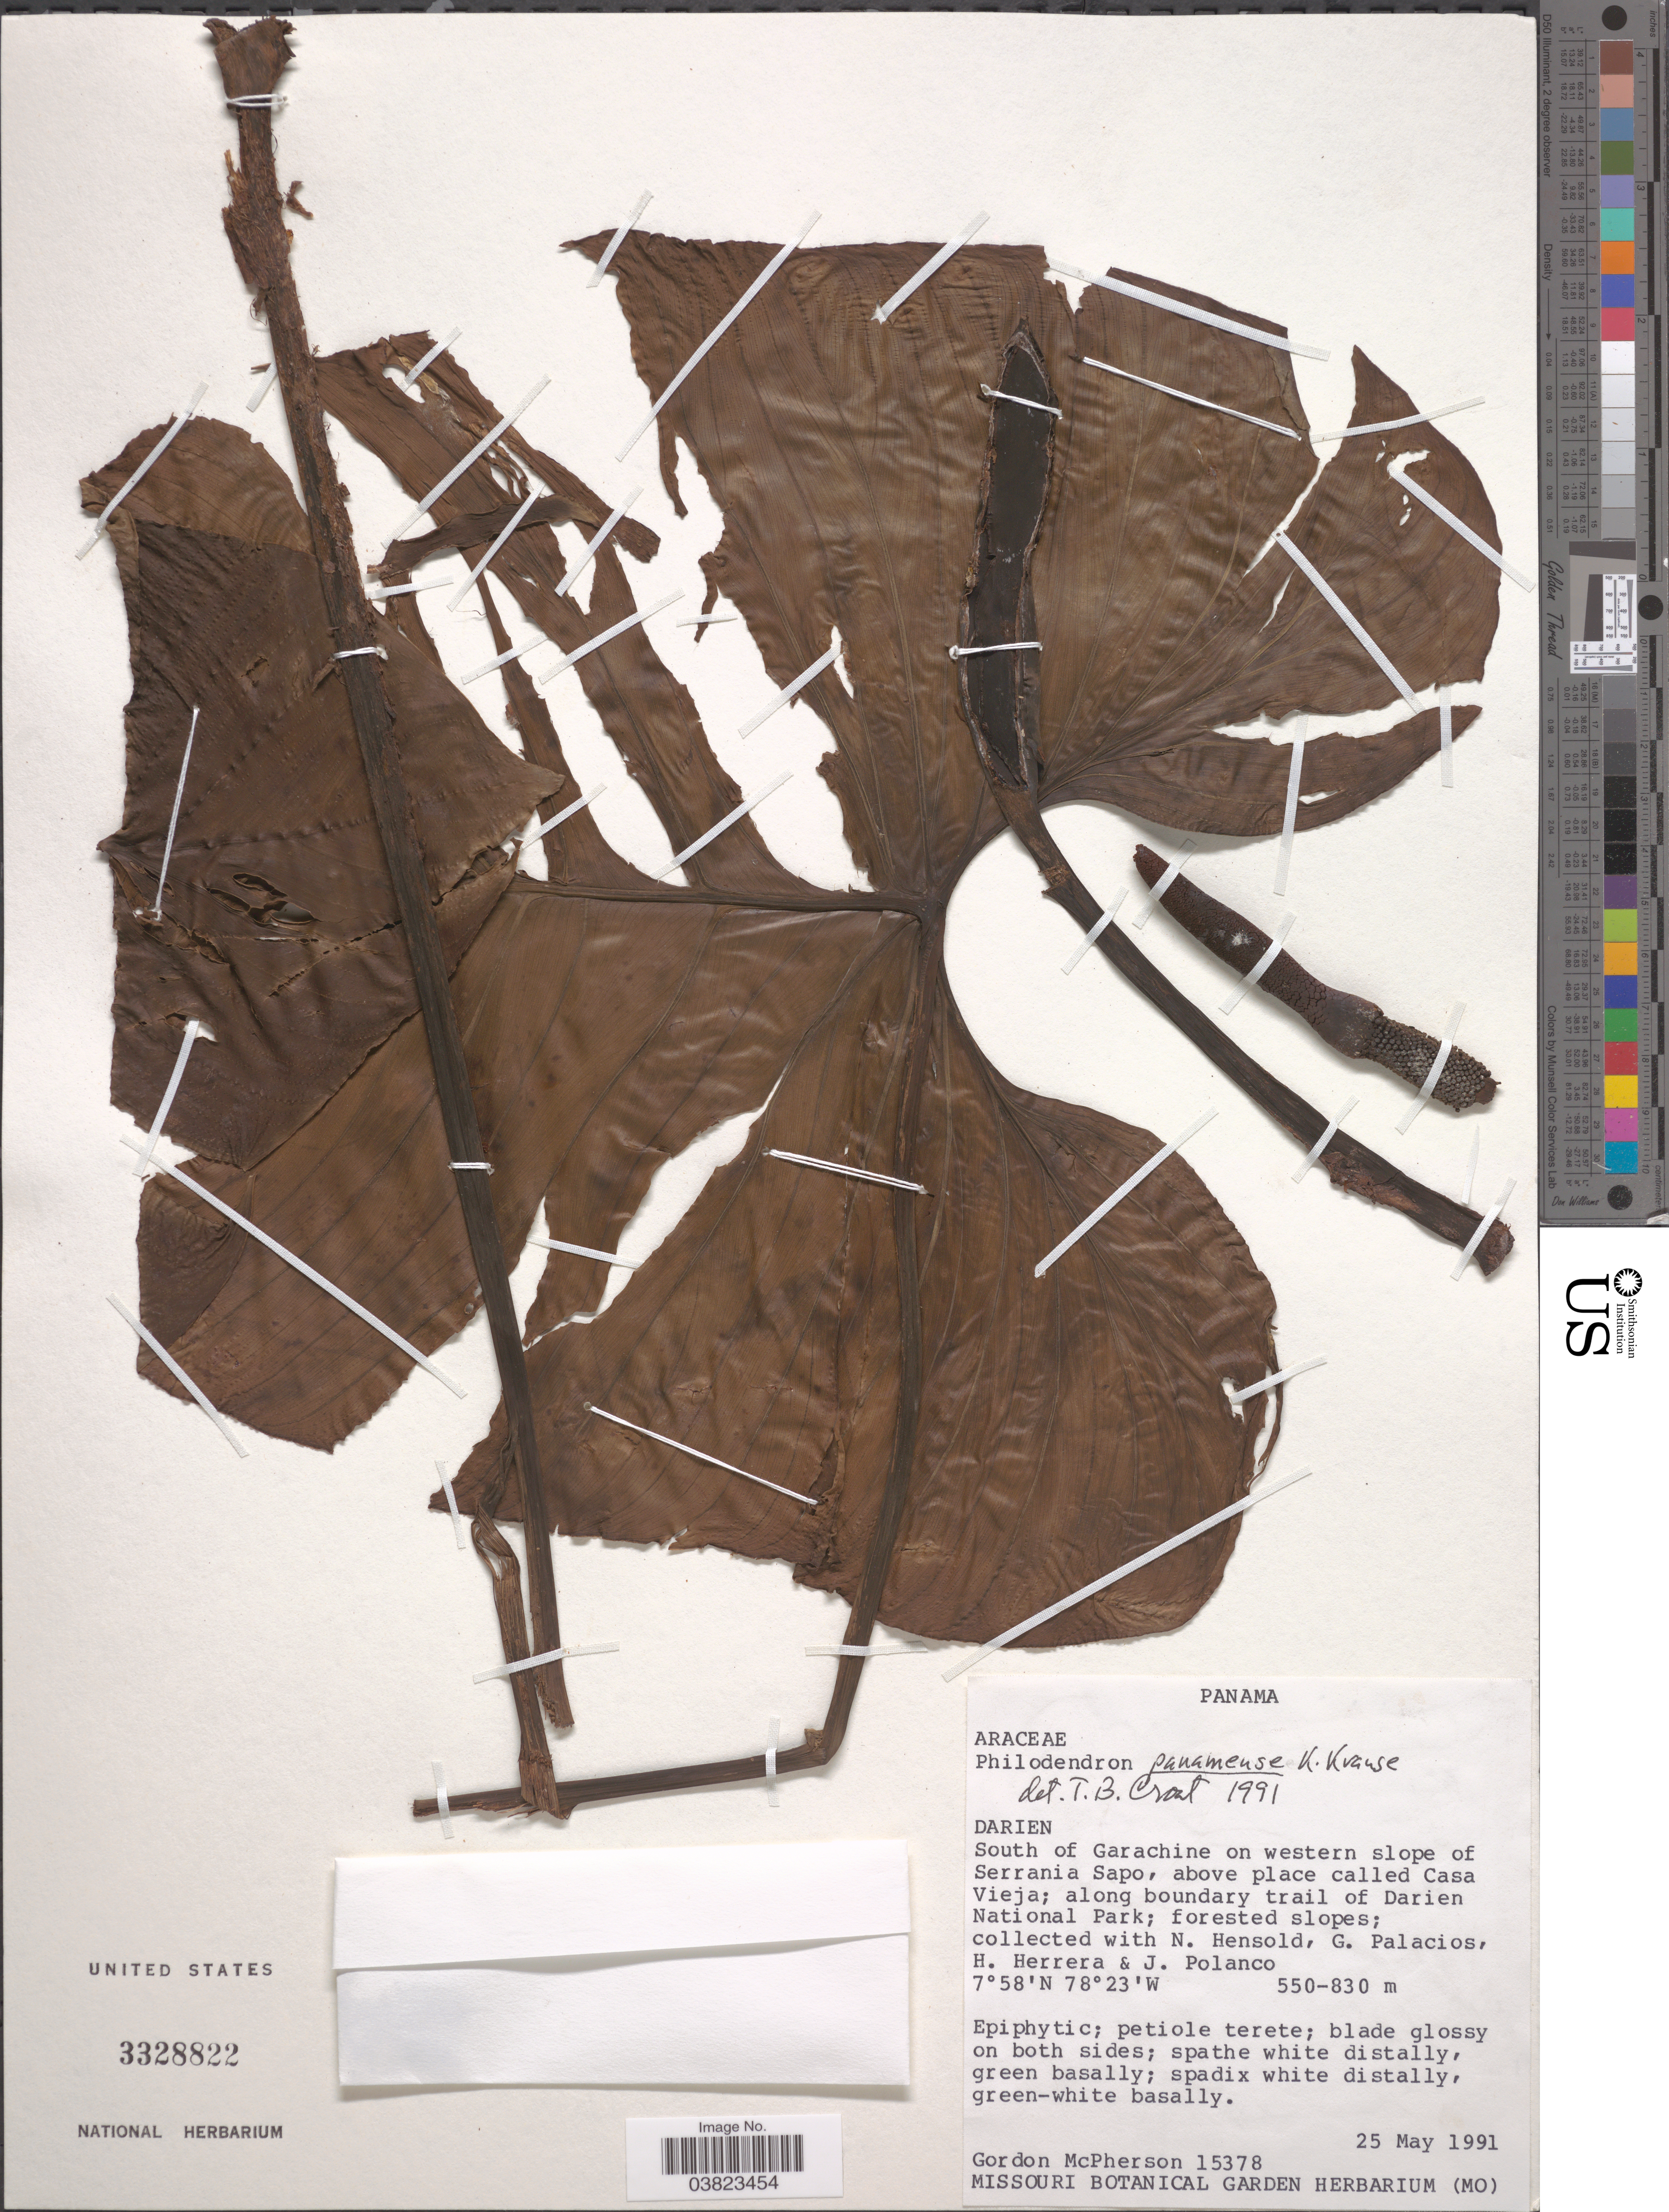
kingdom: Plantae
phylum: Tracheophyta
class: Liliopsida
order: Alismatales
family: Araceae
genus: Philodendron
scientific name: Philodendron panamense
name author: K. Krause in Engl.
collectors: G. D. McPherson, N. Hensold, G. Palacios, H. Herrera & J. Polanco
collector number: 15378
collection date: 1991-05-25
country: Panama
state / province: Darien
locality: South of Garachine on western slope of Serrania Sapo, above place called Casa Vieja; along boundary trail of Darien National Park; forested slopes.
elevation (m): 550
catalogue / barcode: US 3328822